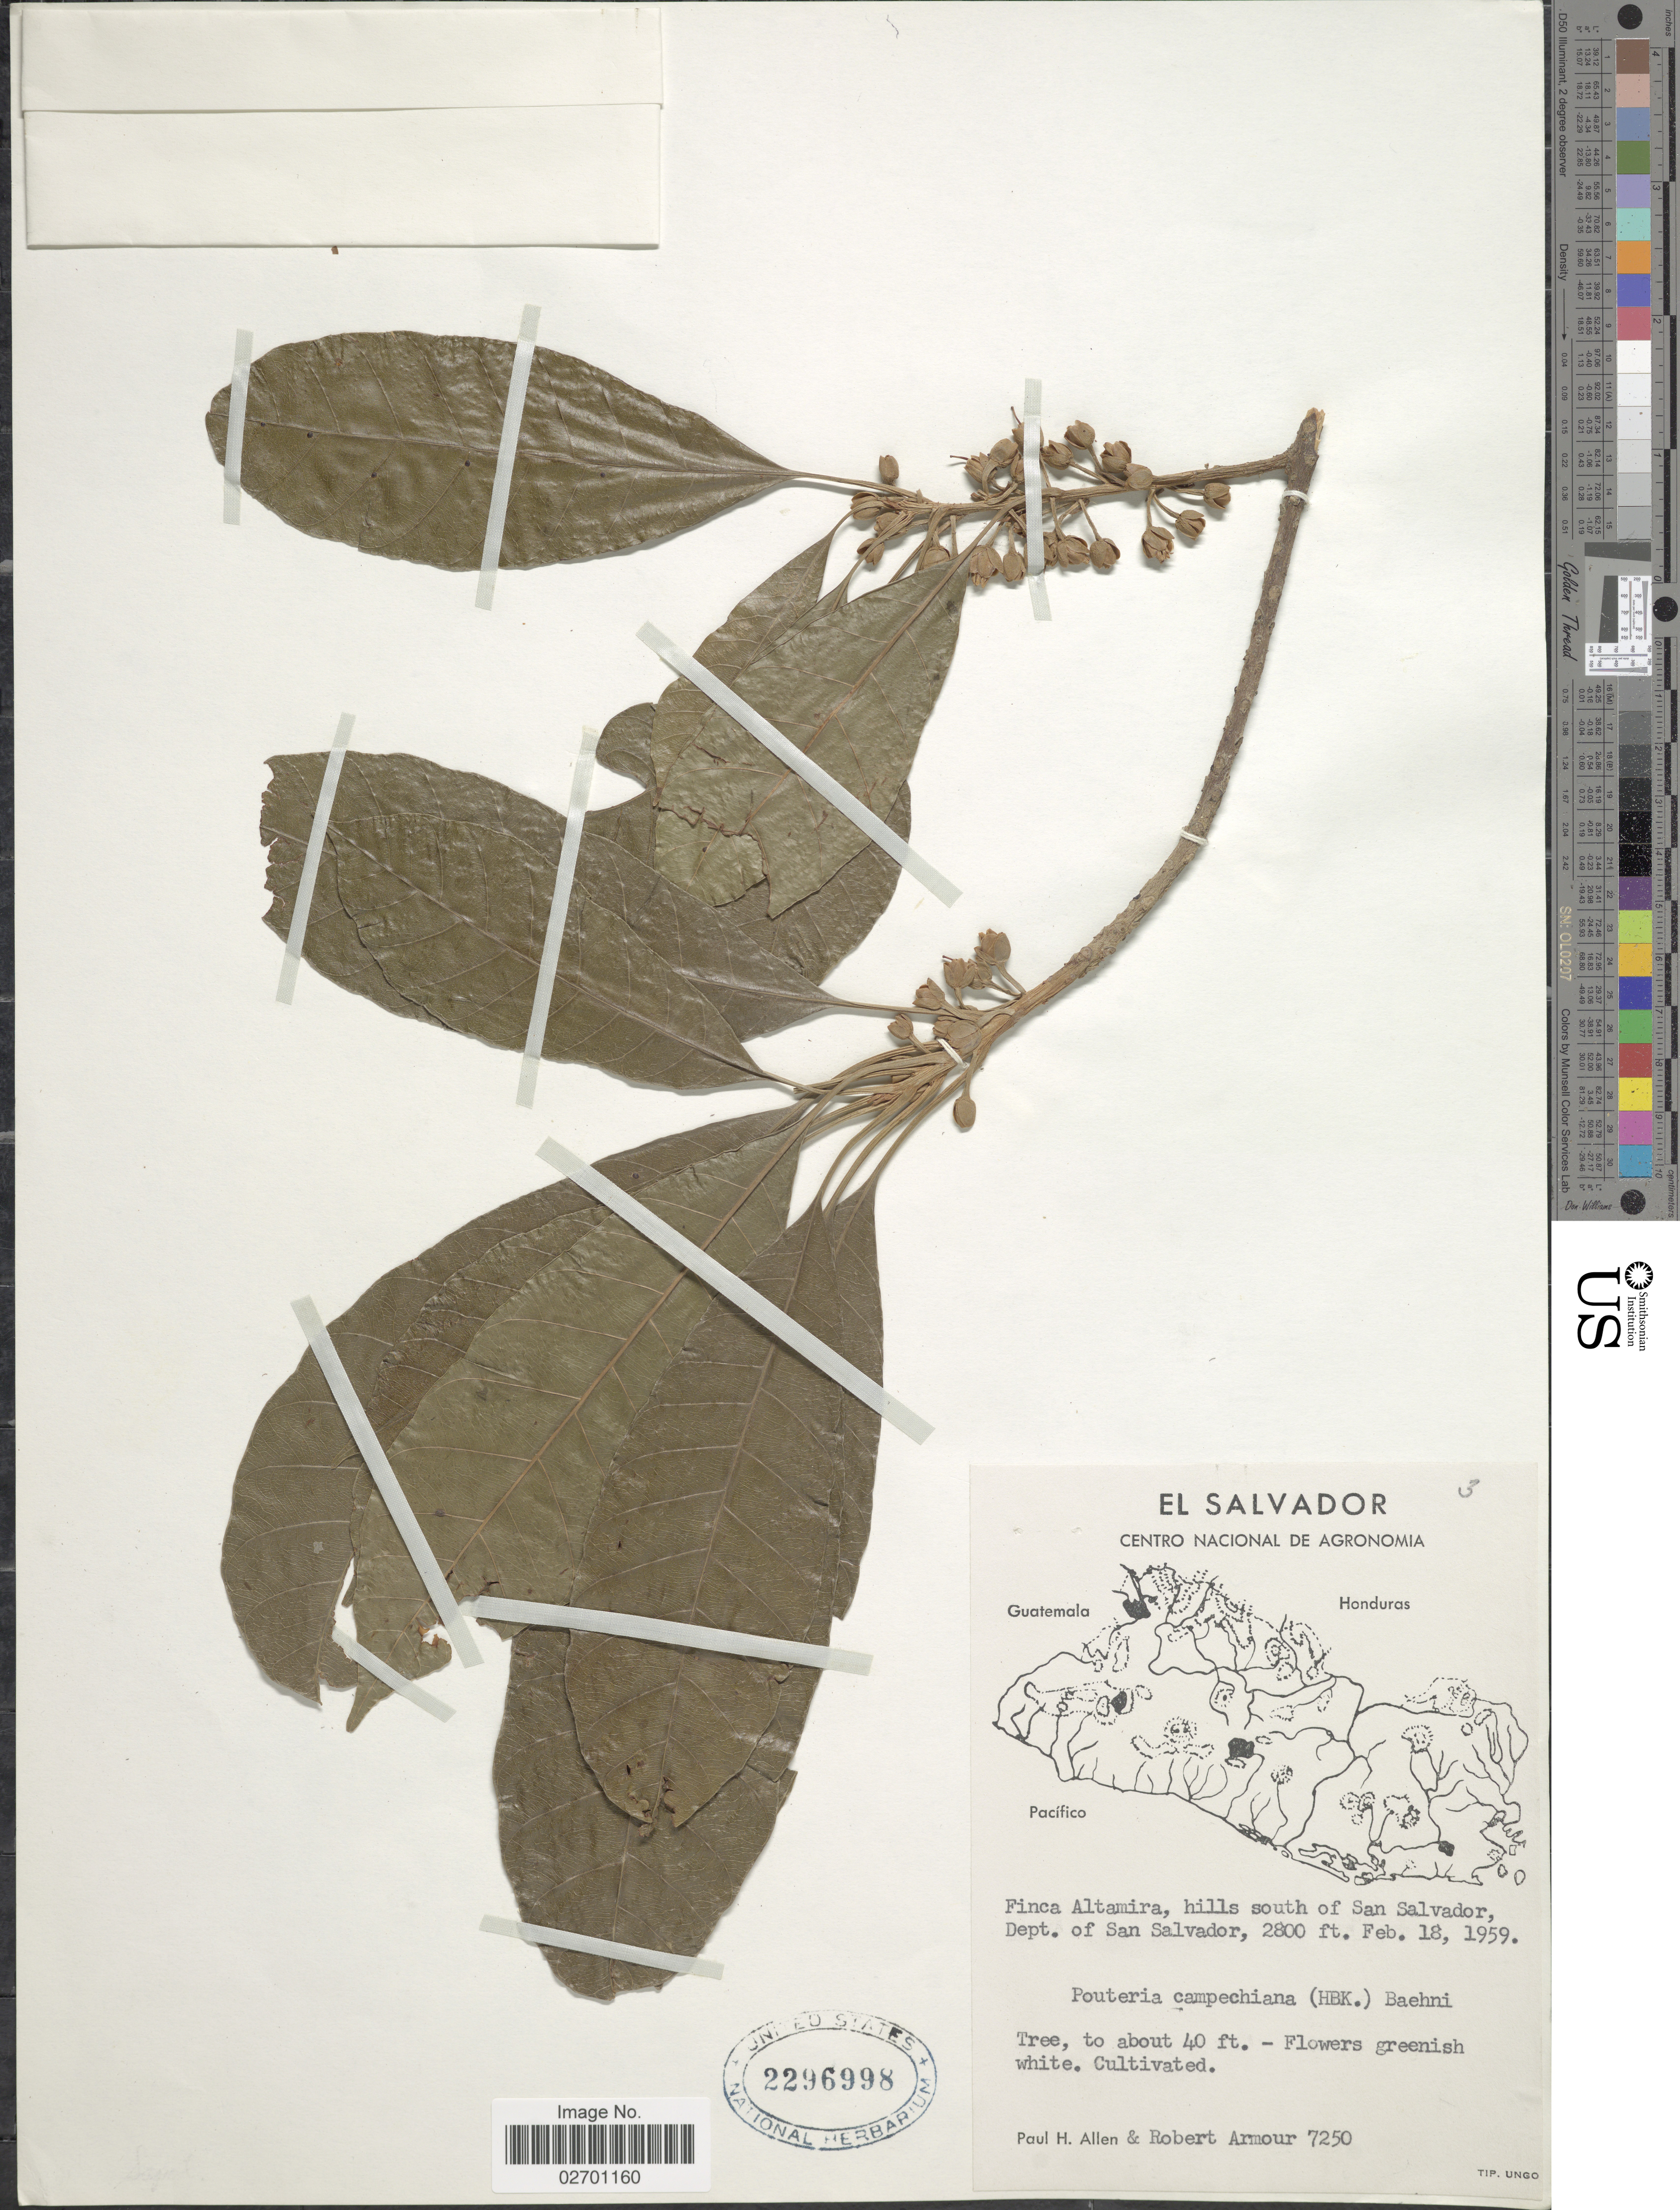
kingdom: Plantae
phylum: Tracheophyta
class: Magnoliopsida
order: Ericales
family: Sapotaceae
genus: Pouteria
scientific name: Pouteria campechiana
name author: (Kunth) Baehni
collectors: P. H. Allen & R. Armour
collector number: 7250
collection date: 1959-02-18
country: El Salvador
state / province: San Salvador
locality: Finca Altamira, hills south of San Salvador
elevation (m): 853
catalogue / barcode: US 2296998